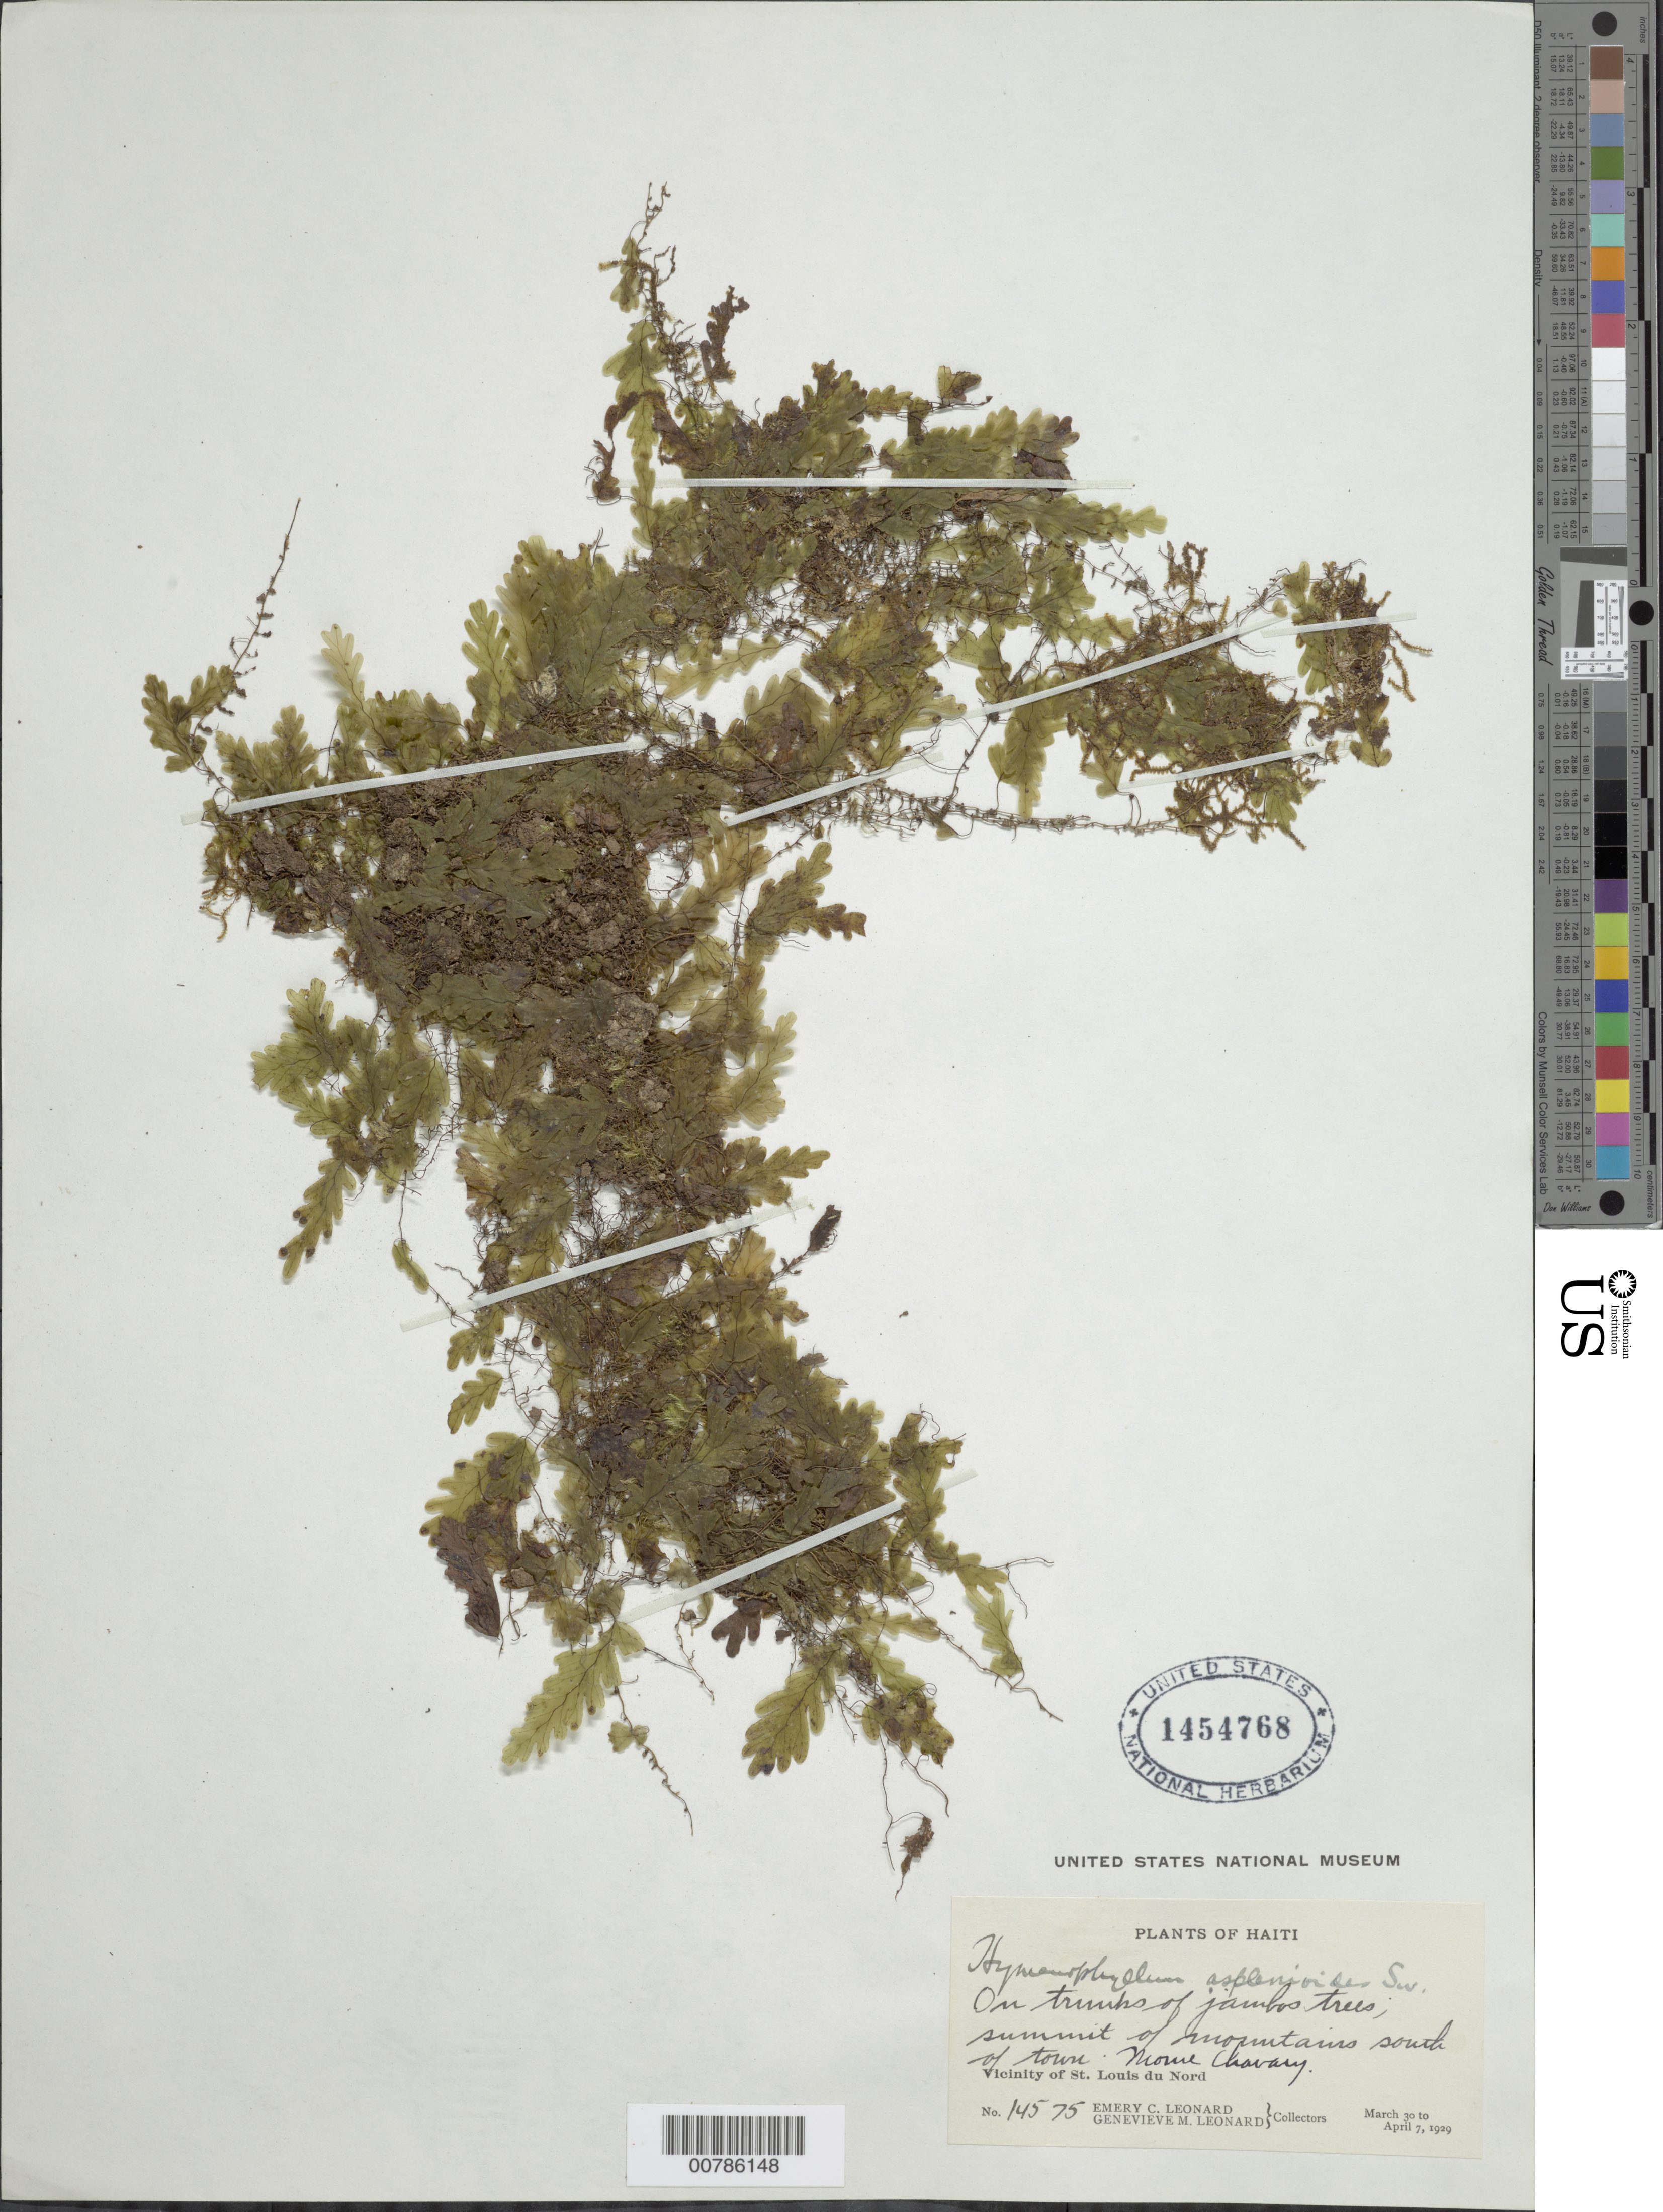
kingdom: Plantae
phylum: Tracheophyta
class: Polypodiopsida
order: Hymenophyllales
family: Hymenophyllaceae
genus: Hymenophyllum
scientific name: Hymenophyllum asplenioides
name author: (Sw.) Sw.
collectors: E. C. Leonard & G. M. Leonard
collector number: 14575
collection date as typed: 30 Mar 1929 07 Apr 1929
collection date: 1929-03-30/1929-04-07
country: Haiti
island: Hispaniola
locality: St. Louis du Nord, vicinity; Morne Chavary, summit S of town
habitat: Trunk of jambos tree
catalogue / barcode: US 1454768